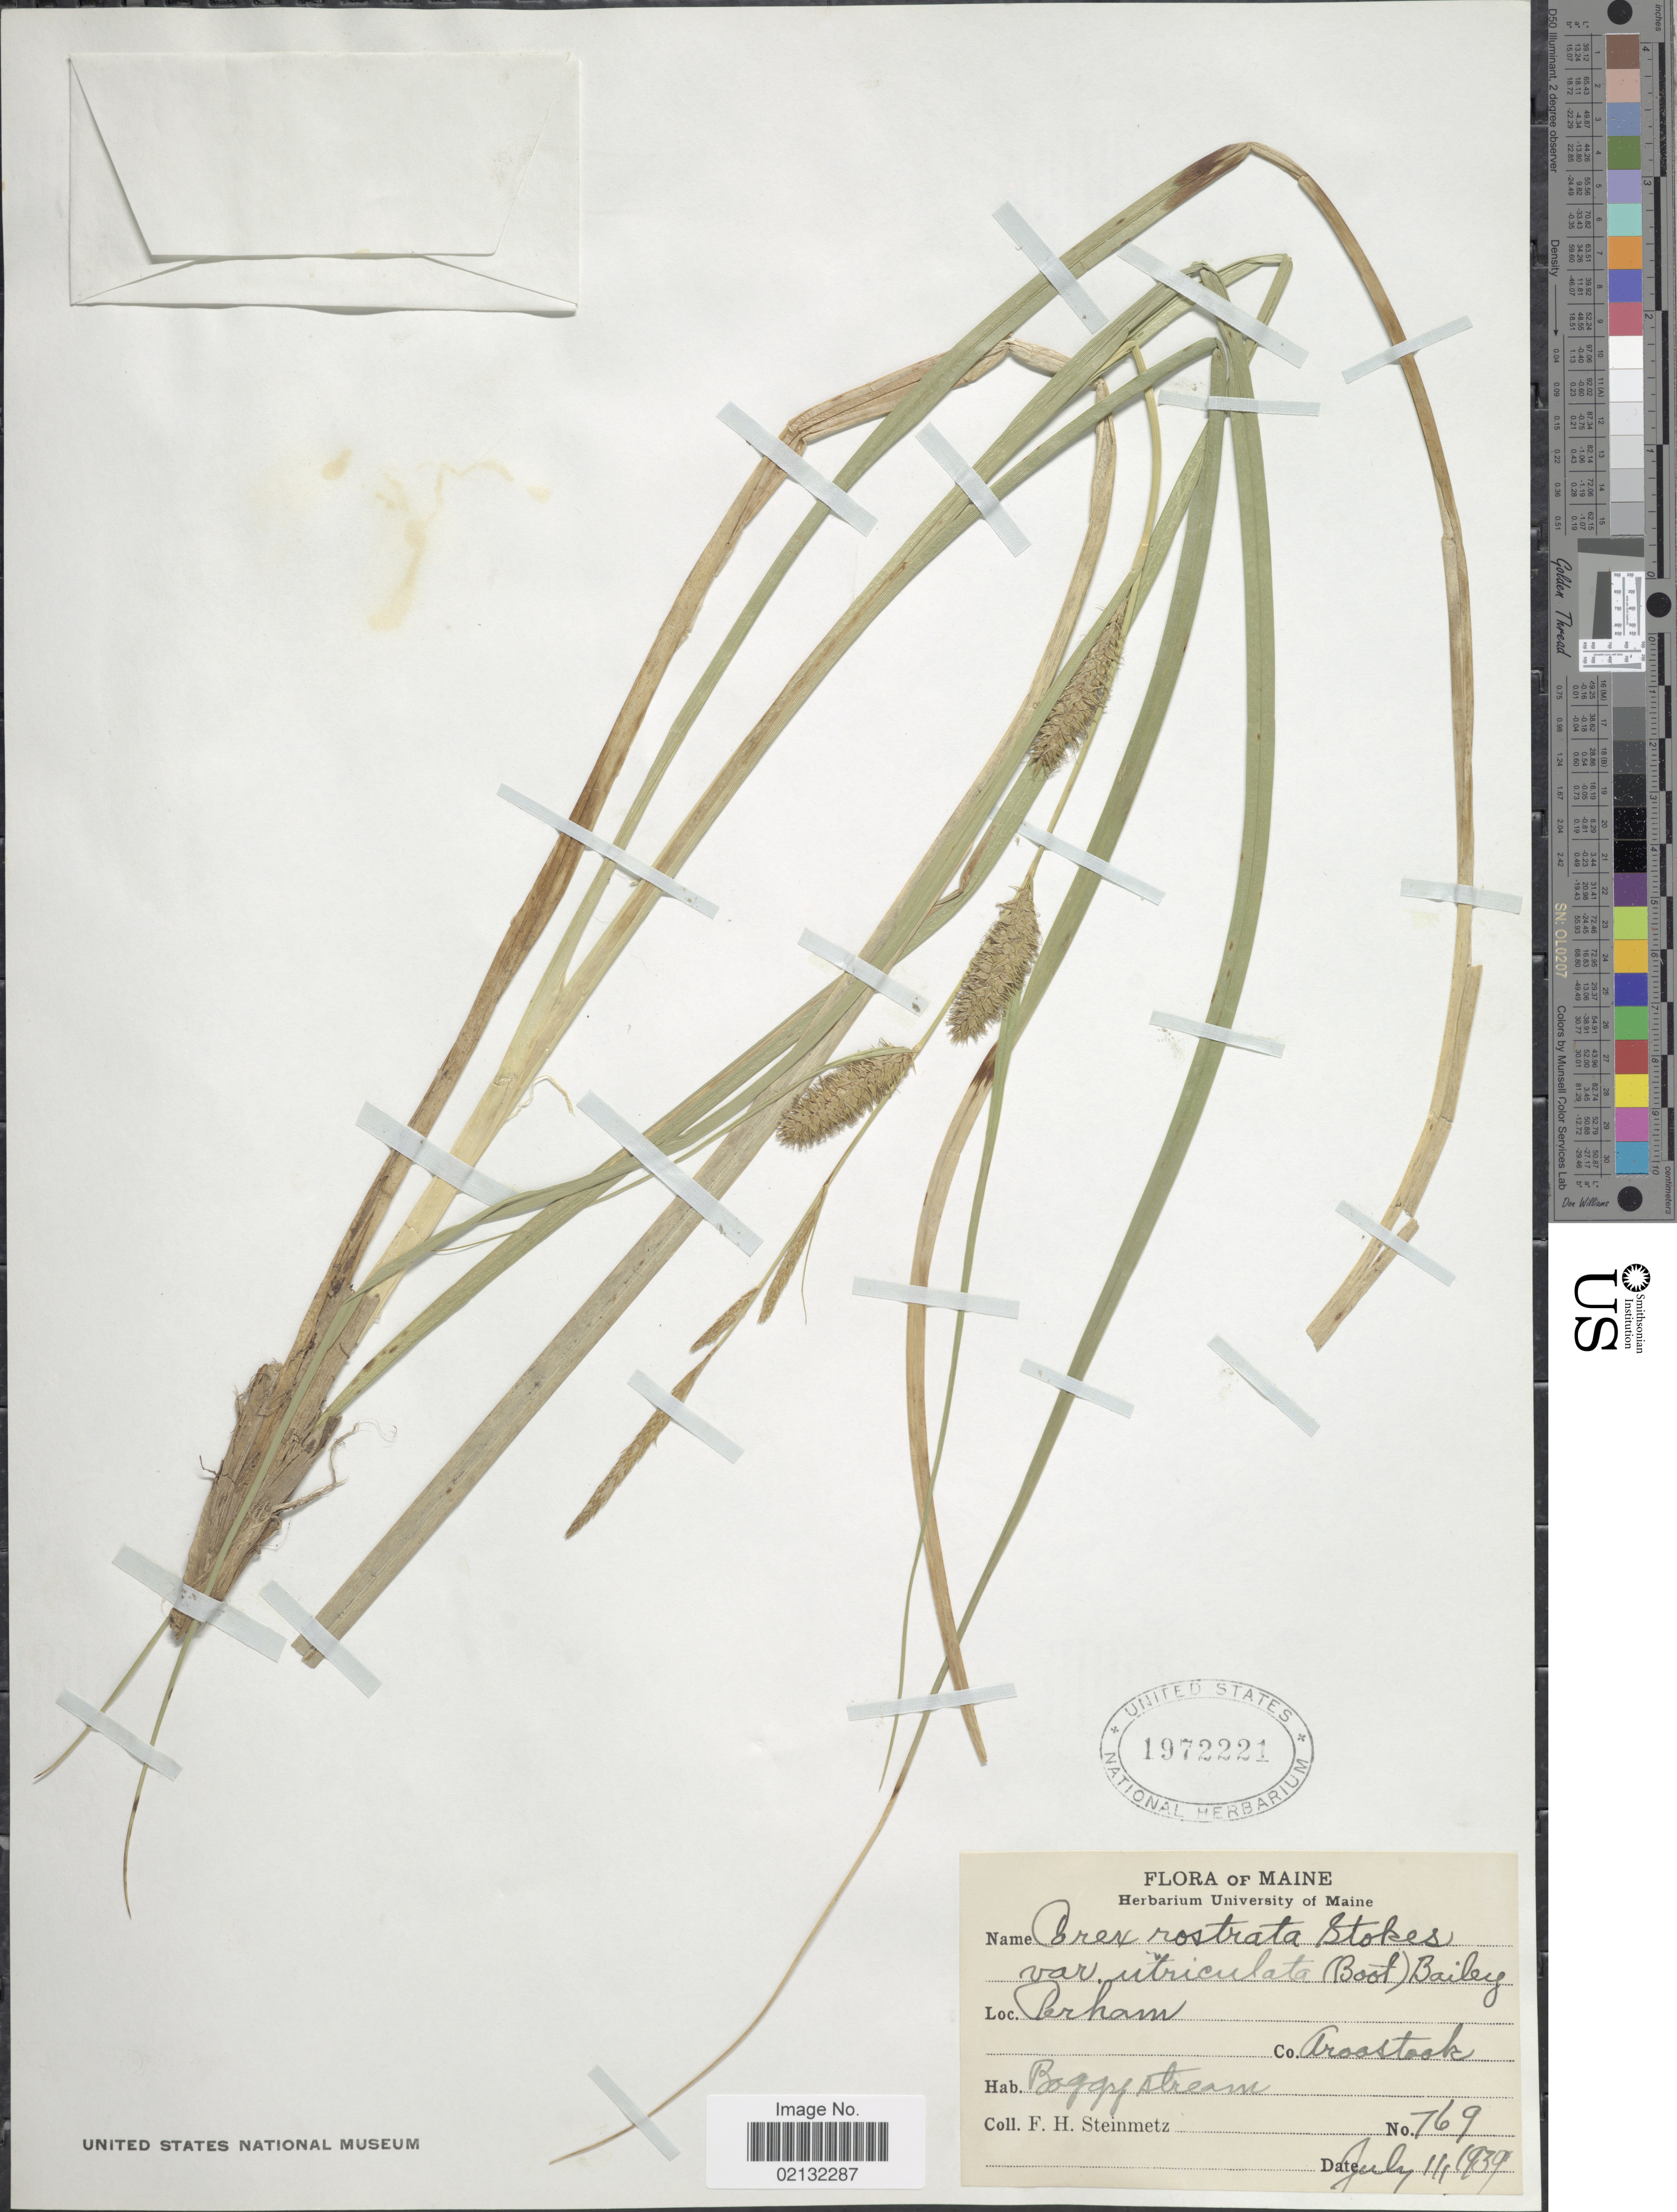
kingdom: Plantae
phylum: Tracheophyta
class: Liliopsida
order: Poales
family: Cyperaceae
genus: Carex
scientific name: Carex rostrata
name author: Stokes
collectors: F. H. Steinmetz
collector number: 769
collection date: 1939-07-11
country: United States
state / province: Maine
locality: Perham, Co. Aroostook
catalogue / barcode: US 1972221